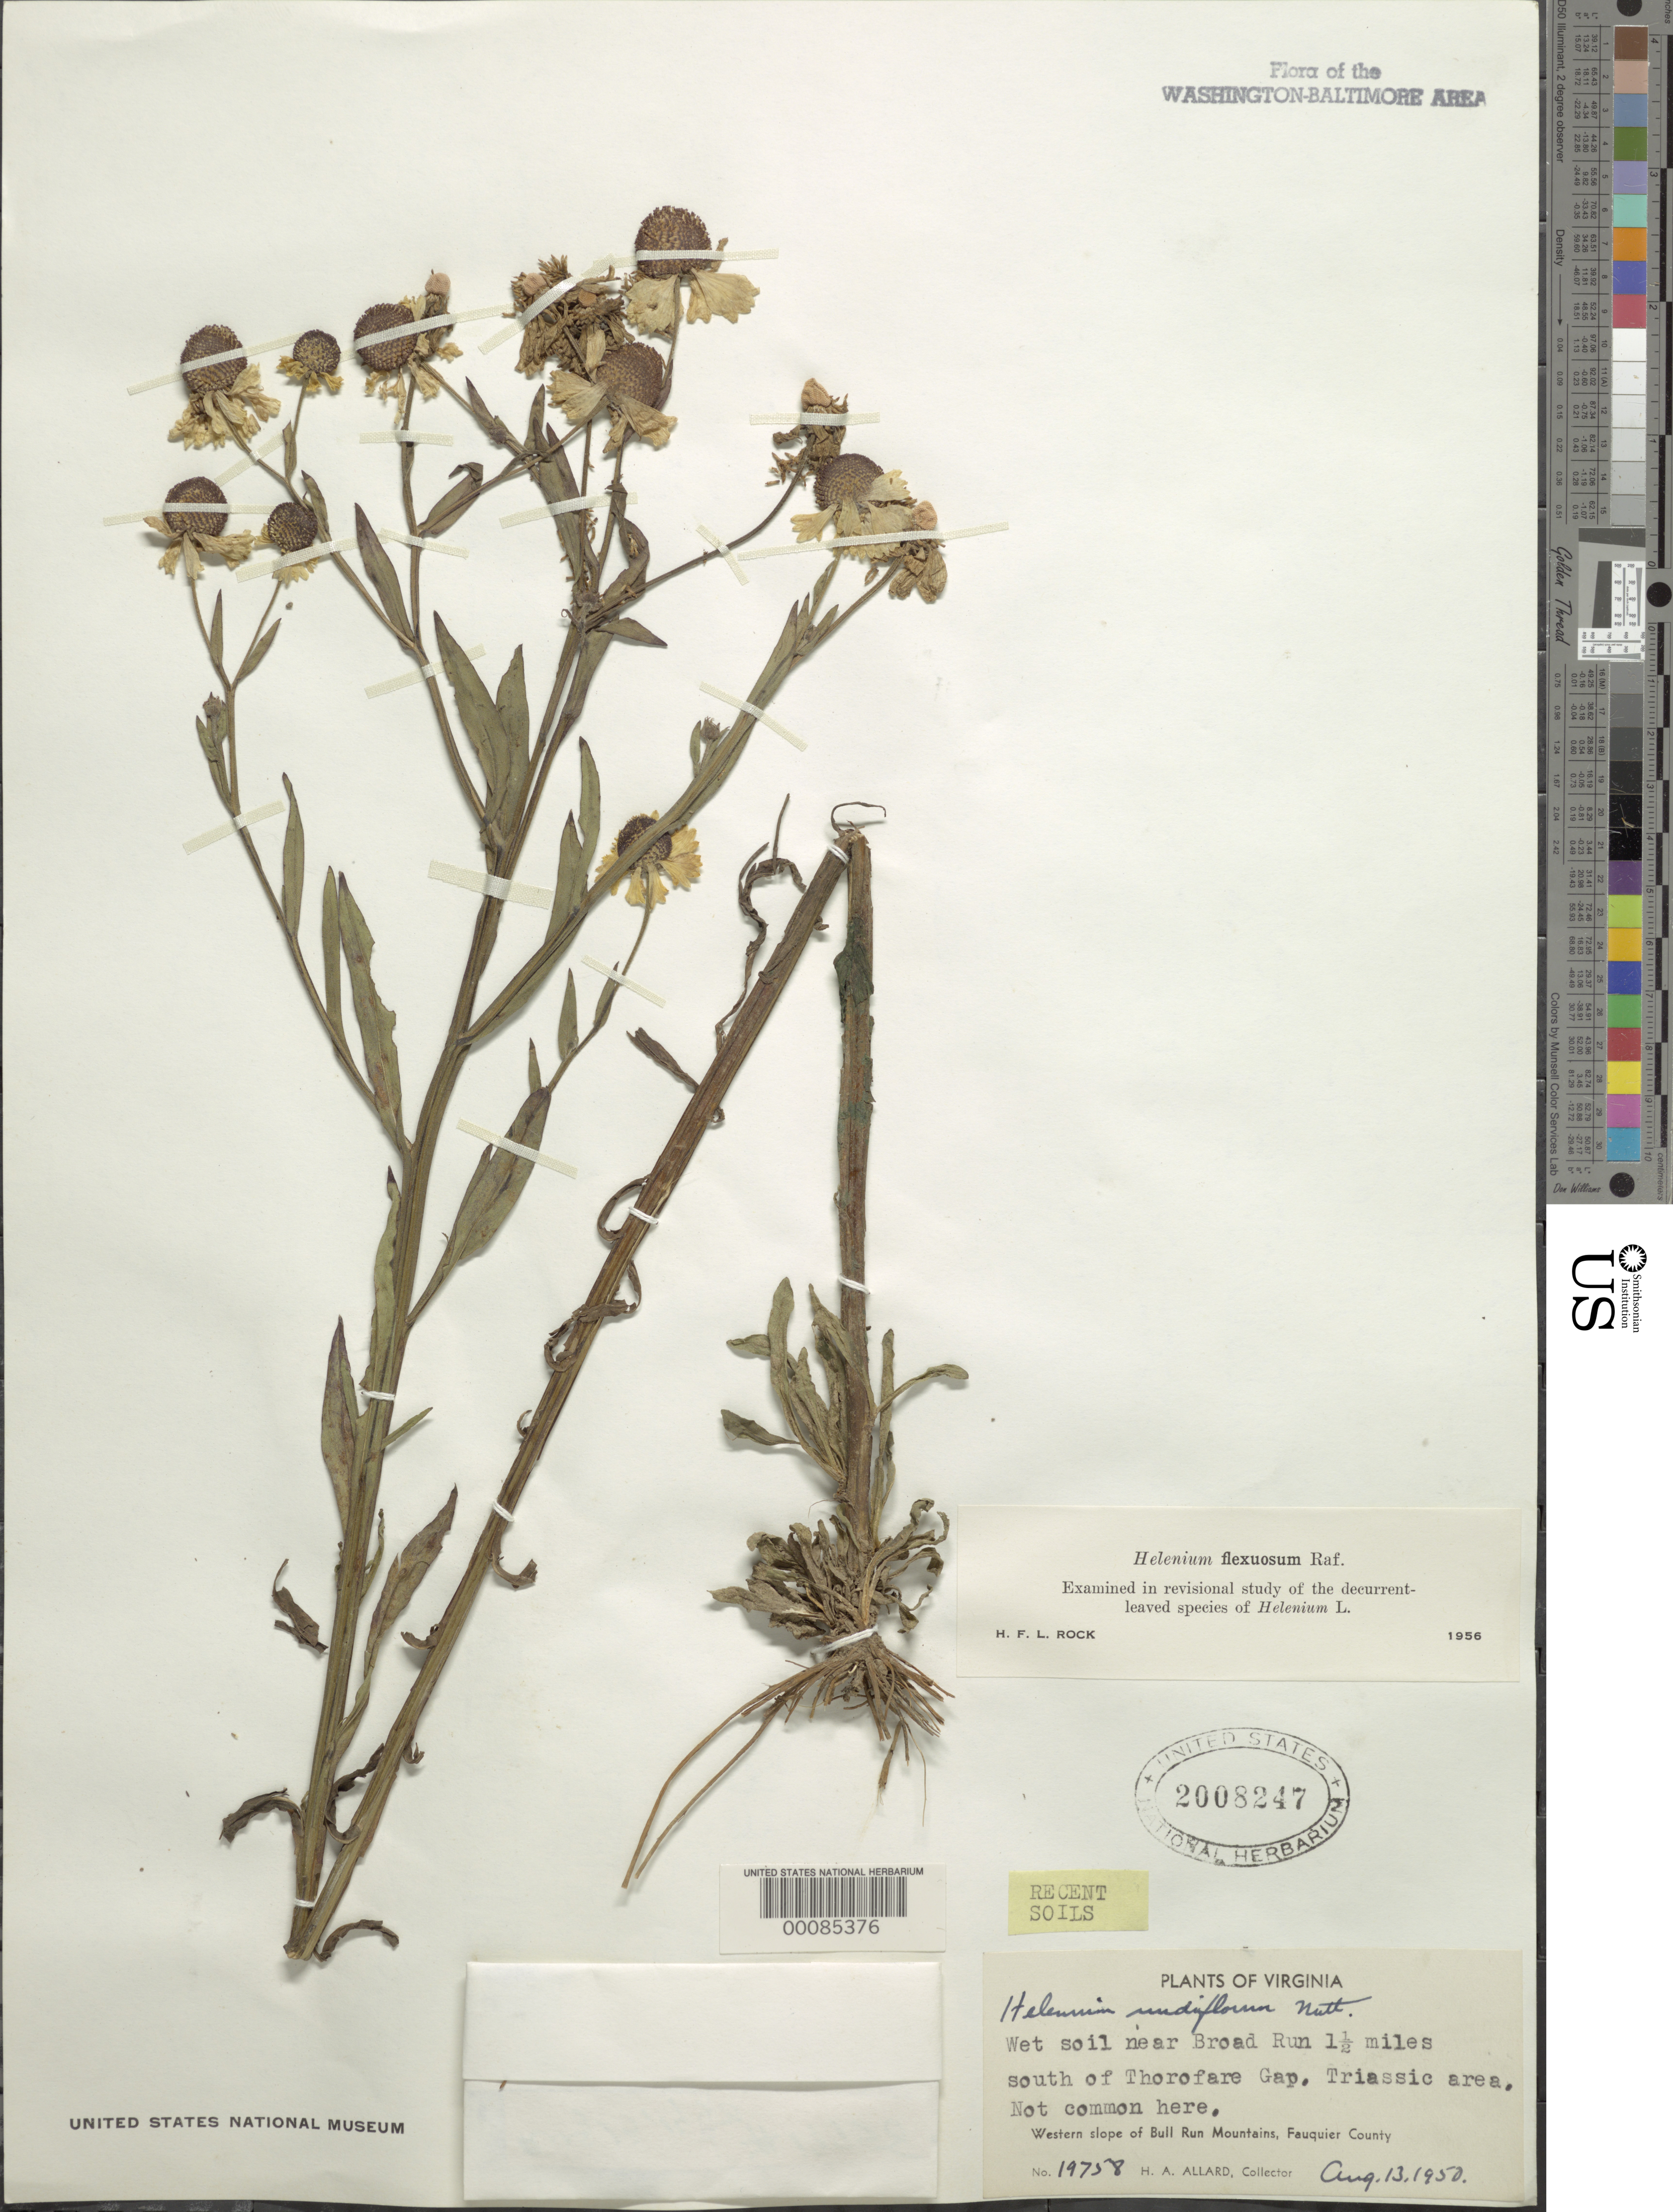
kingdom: Plantae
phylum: Tracheophyta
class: Magnoliopsida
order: Asterales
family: Asteraceae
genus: Helenium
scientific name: Helenium flexuosum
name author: Raf.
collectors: H. A. Allard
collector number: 19758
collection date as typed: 13 Aug 1950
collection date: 1950-08-13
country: United States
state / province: Virginia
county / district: Fauquier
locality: Broad Run south of Thorofare Gap Bull Run Mts.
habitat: Wet soil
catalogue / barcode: US 2008247